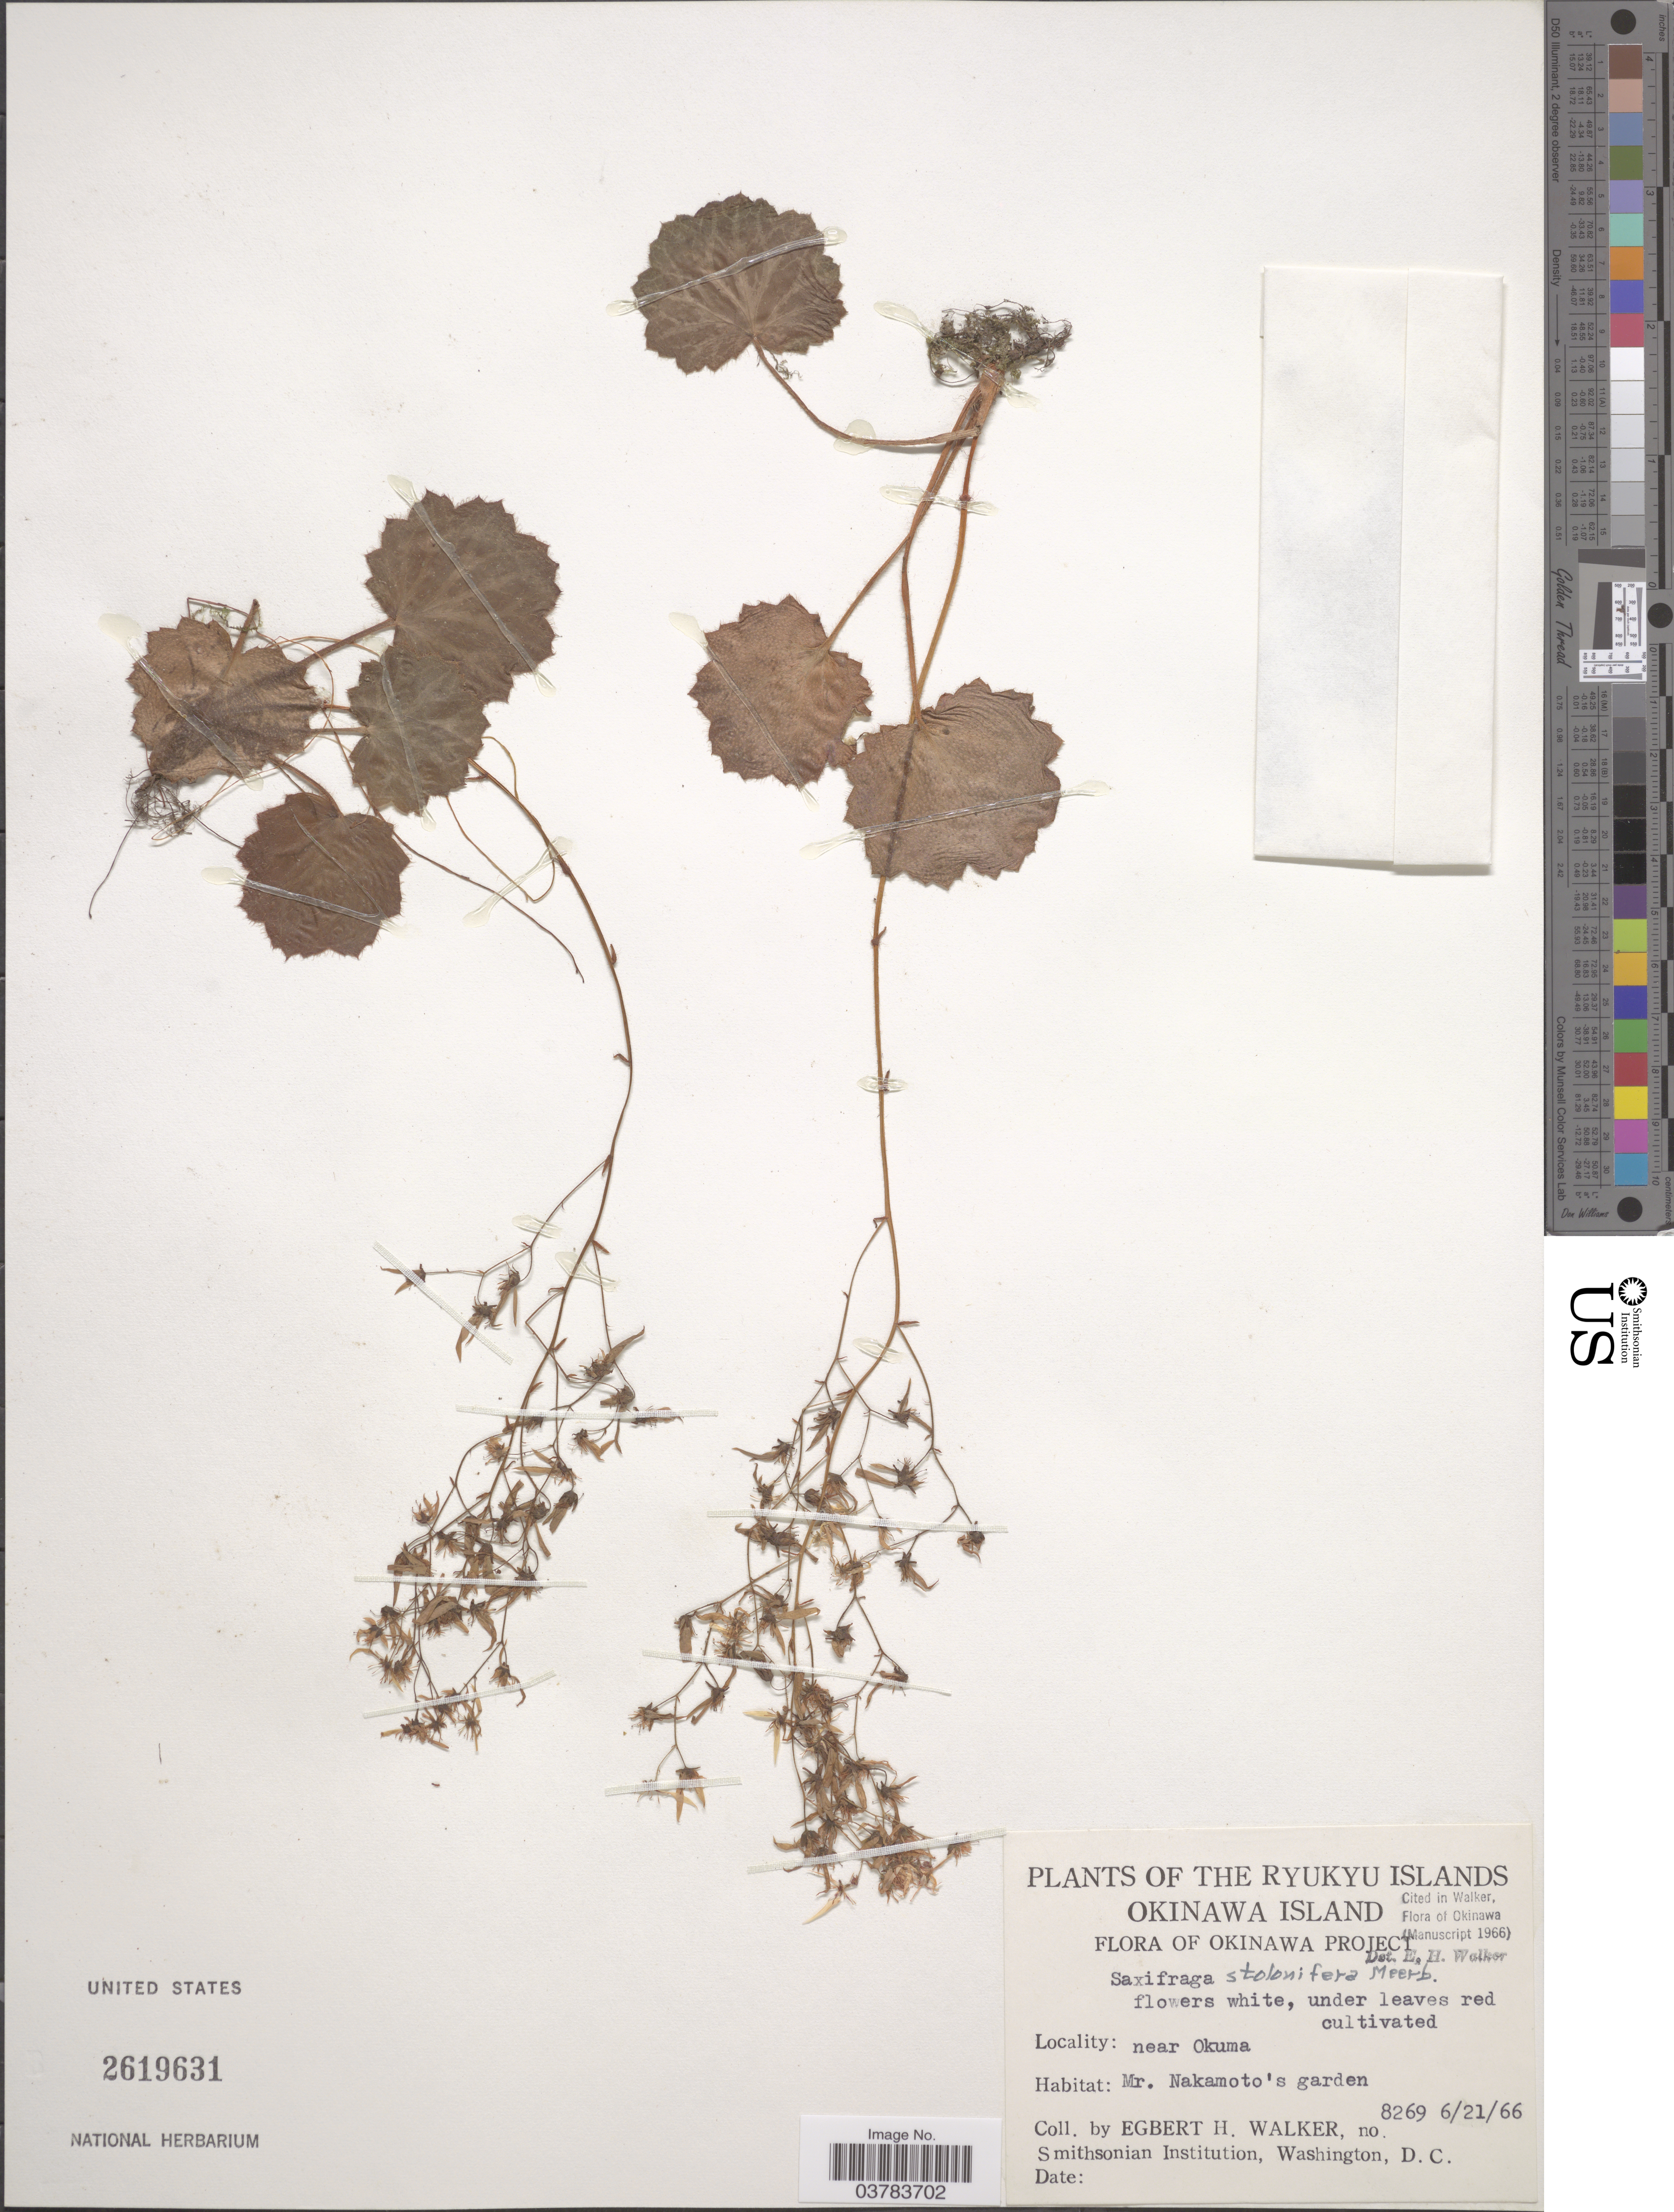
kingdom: Plantae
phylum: Tracheophyta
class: Magnoliopsida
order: Saxifragales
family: Saxifragaceae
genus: Saxifraga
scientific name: Saxifraga stolonifera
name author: Curtis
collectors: E. H. Walker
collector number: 8269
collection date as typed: Transcribed d/m/y: 21/6/66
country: Japan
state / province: Okinawa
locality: The Ryukyu Islands. Okinawa Island. Okinawa Project. Near Okuma.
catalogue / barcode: US 2619631